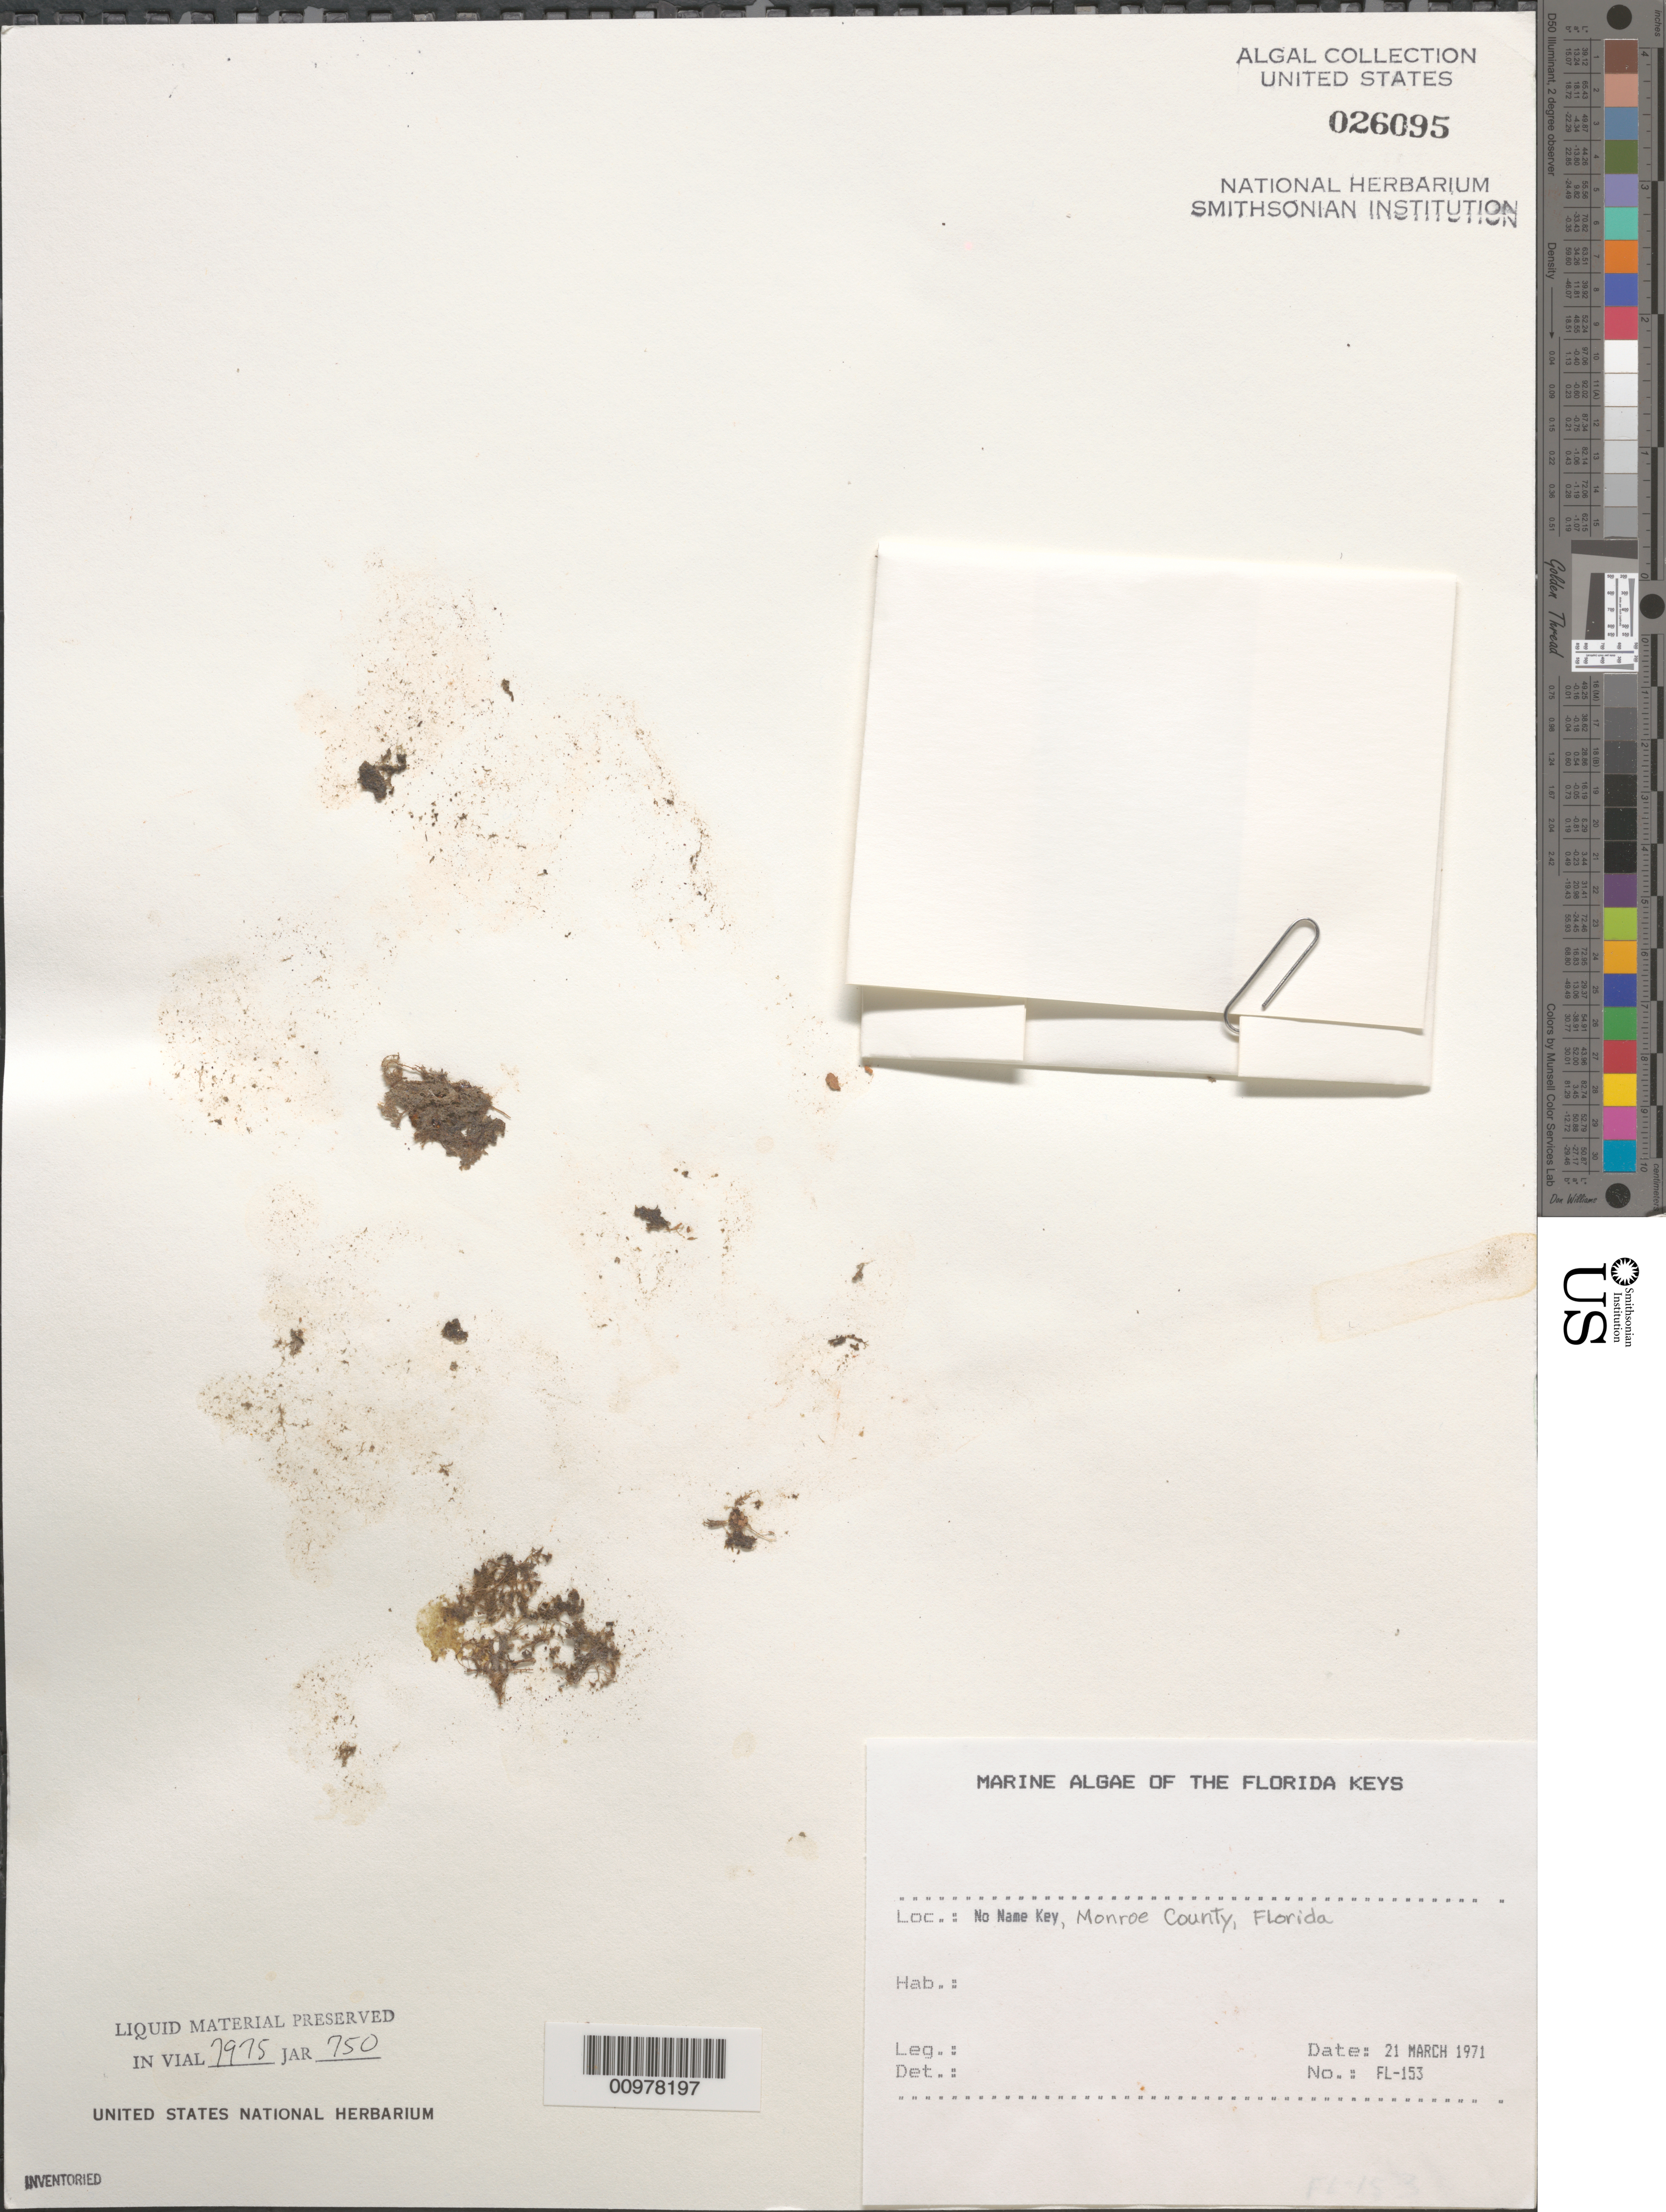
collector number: FL-153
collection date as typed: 21 Mar 1971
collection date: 1971-03-21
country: United States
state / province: Florida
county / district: Monroe County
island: No Name Key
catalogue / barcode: US 26095